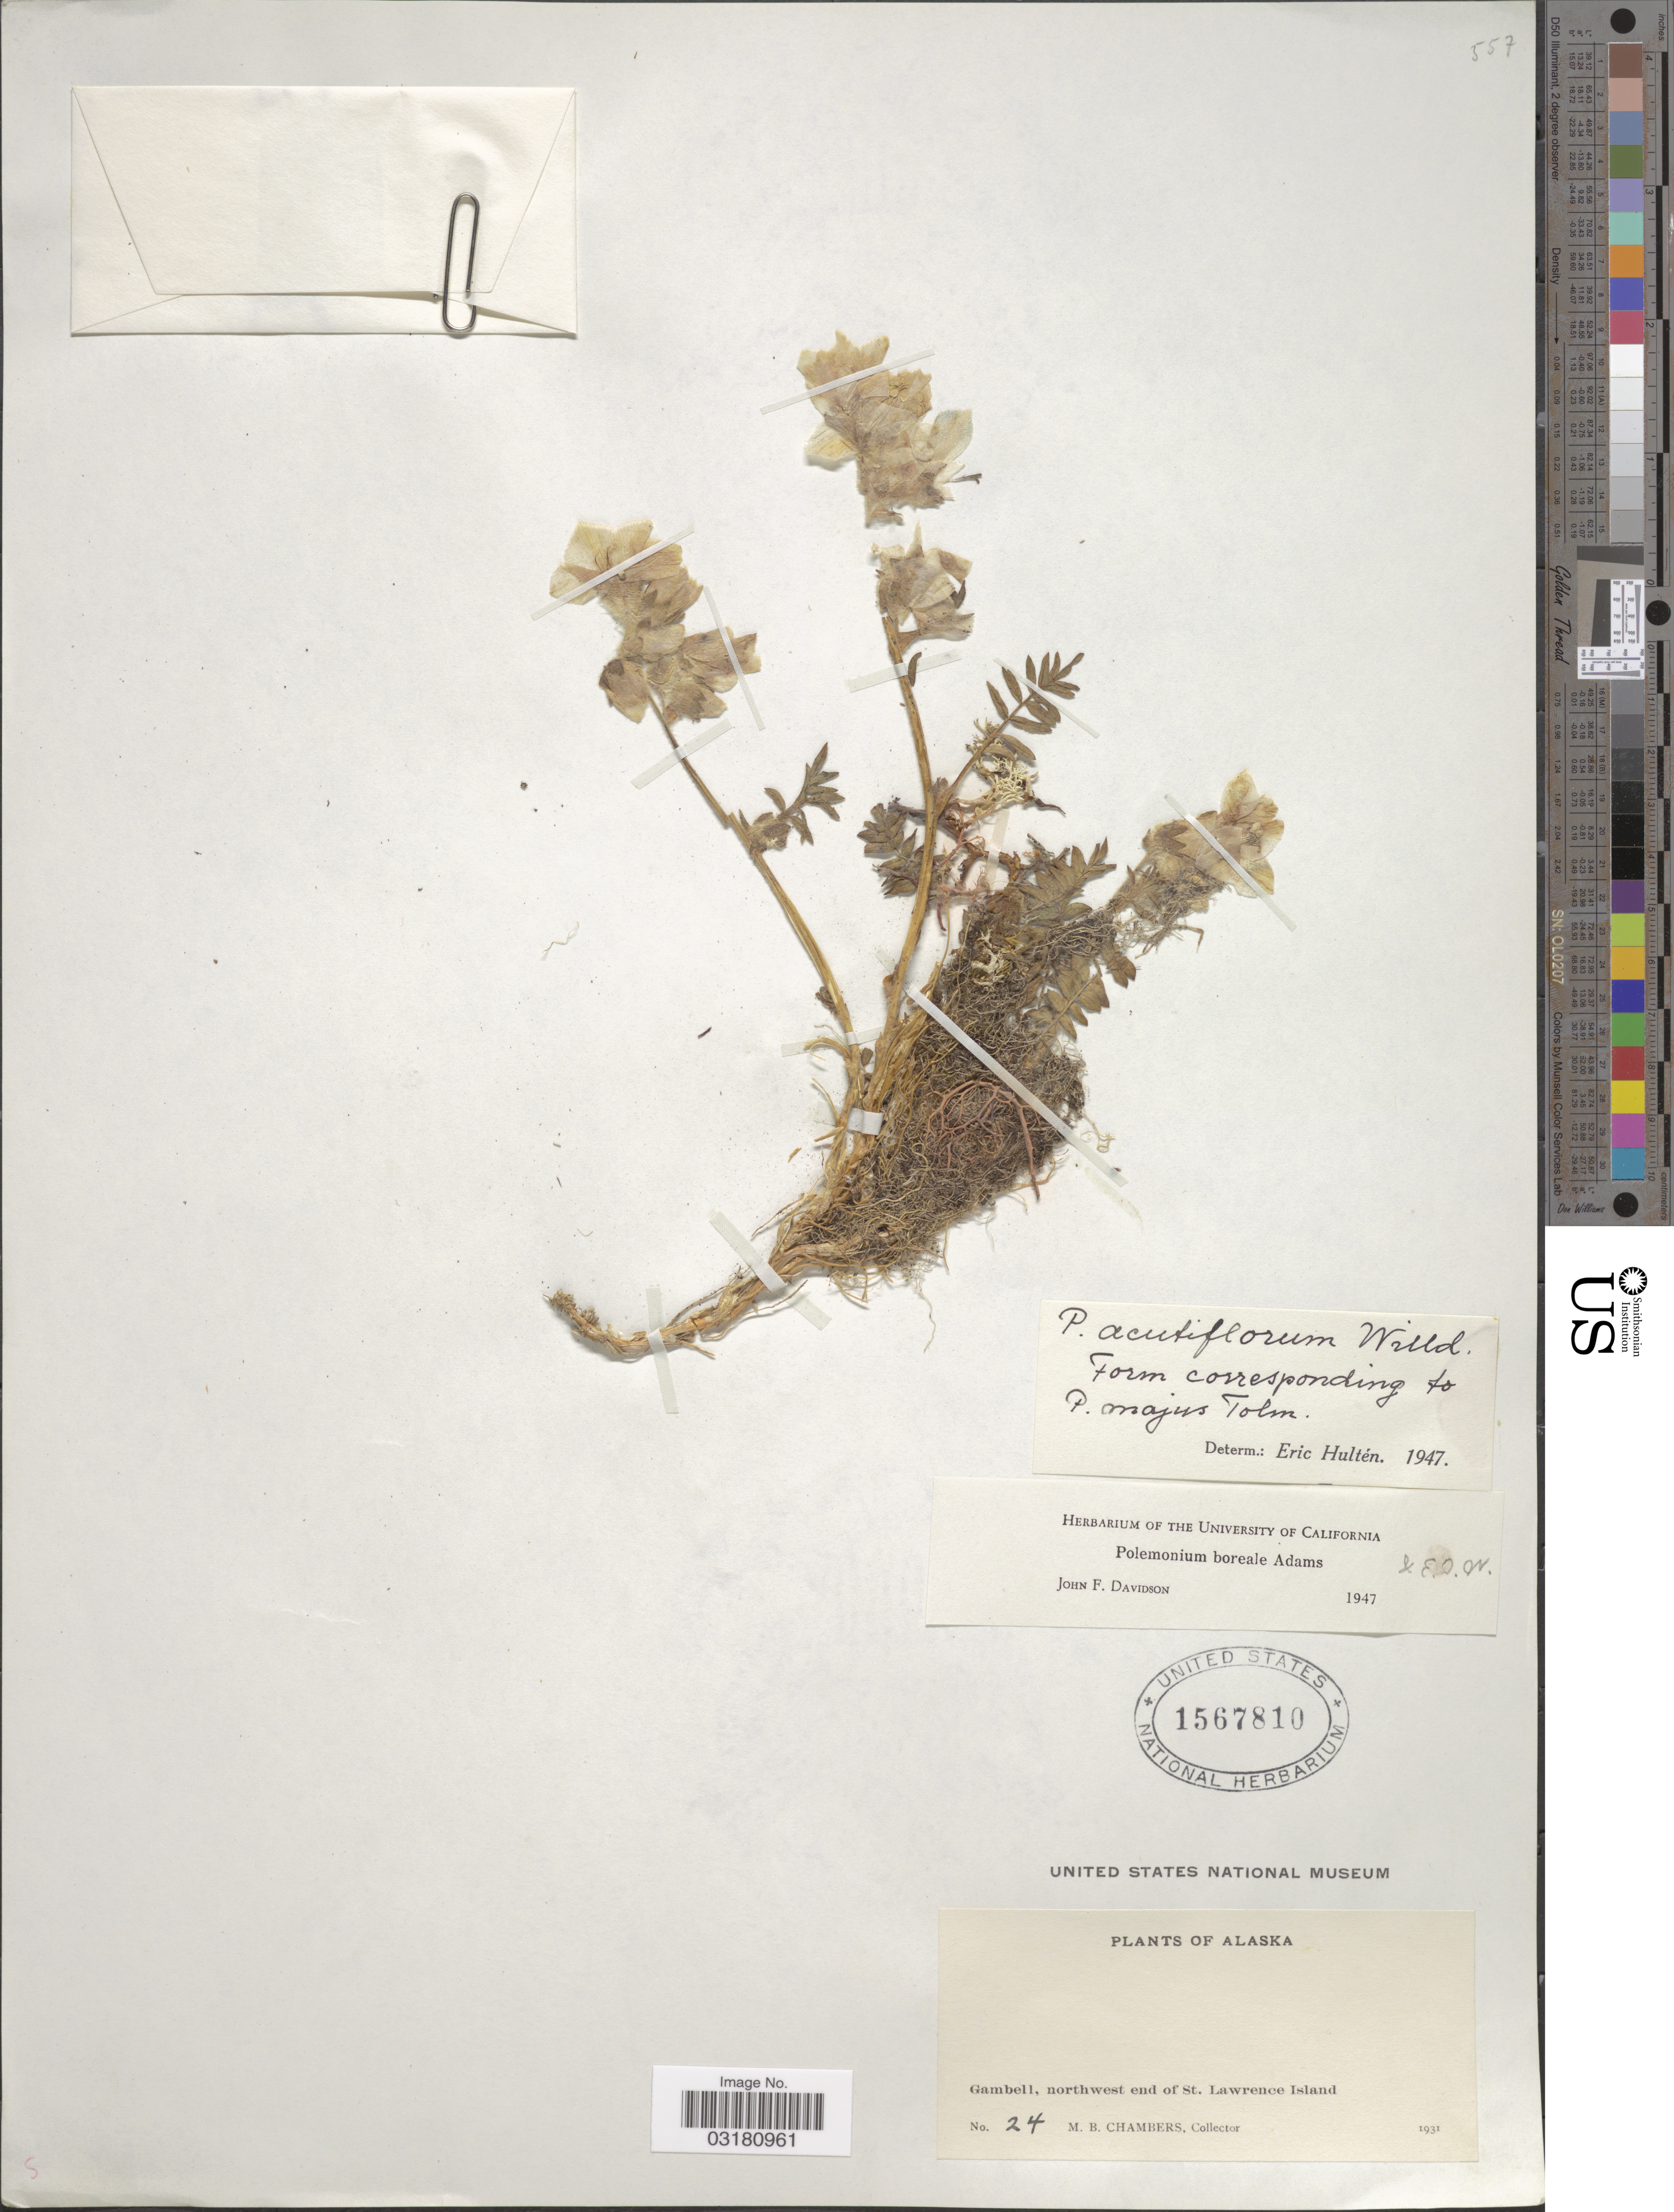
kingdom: Plantae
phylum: Tracheophyta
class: Magnoliopsida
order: Ericales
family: Polemoniaceae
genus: Polemonium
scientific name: Polemonium boreale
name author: Adams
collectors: M. Chambers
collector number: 24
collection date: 1931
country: United States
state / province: Alaska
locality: Gambell, northwest end of St. Lawrence Island.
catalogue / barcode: US 1567810